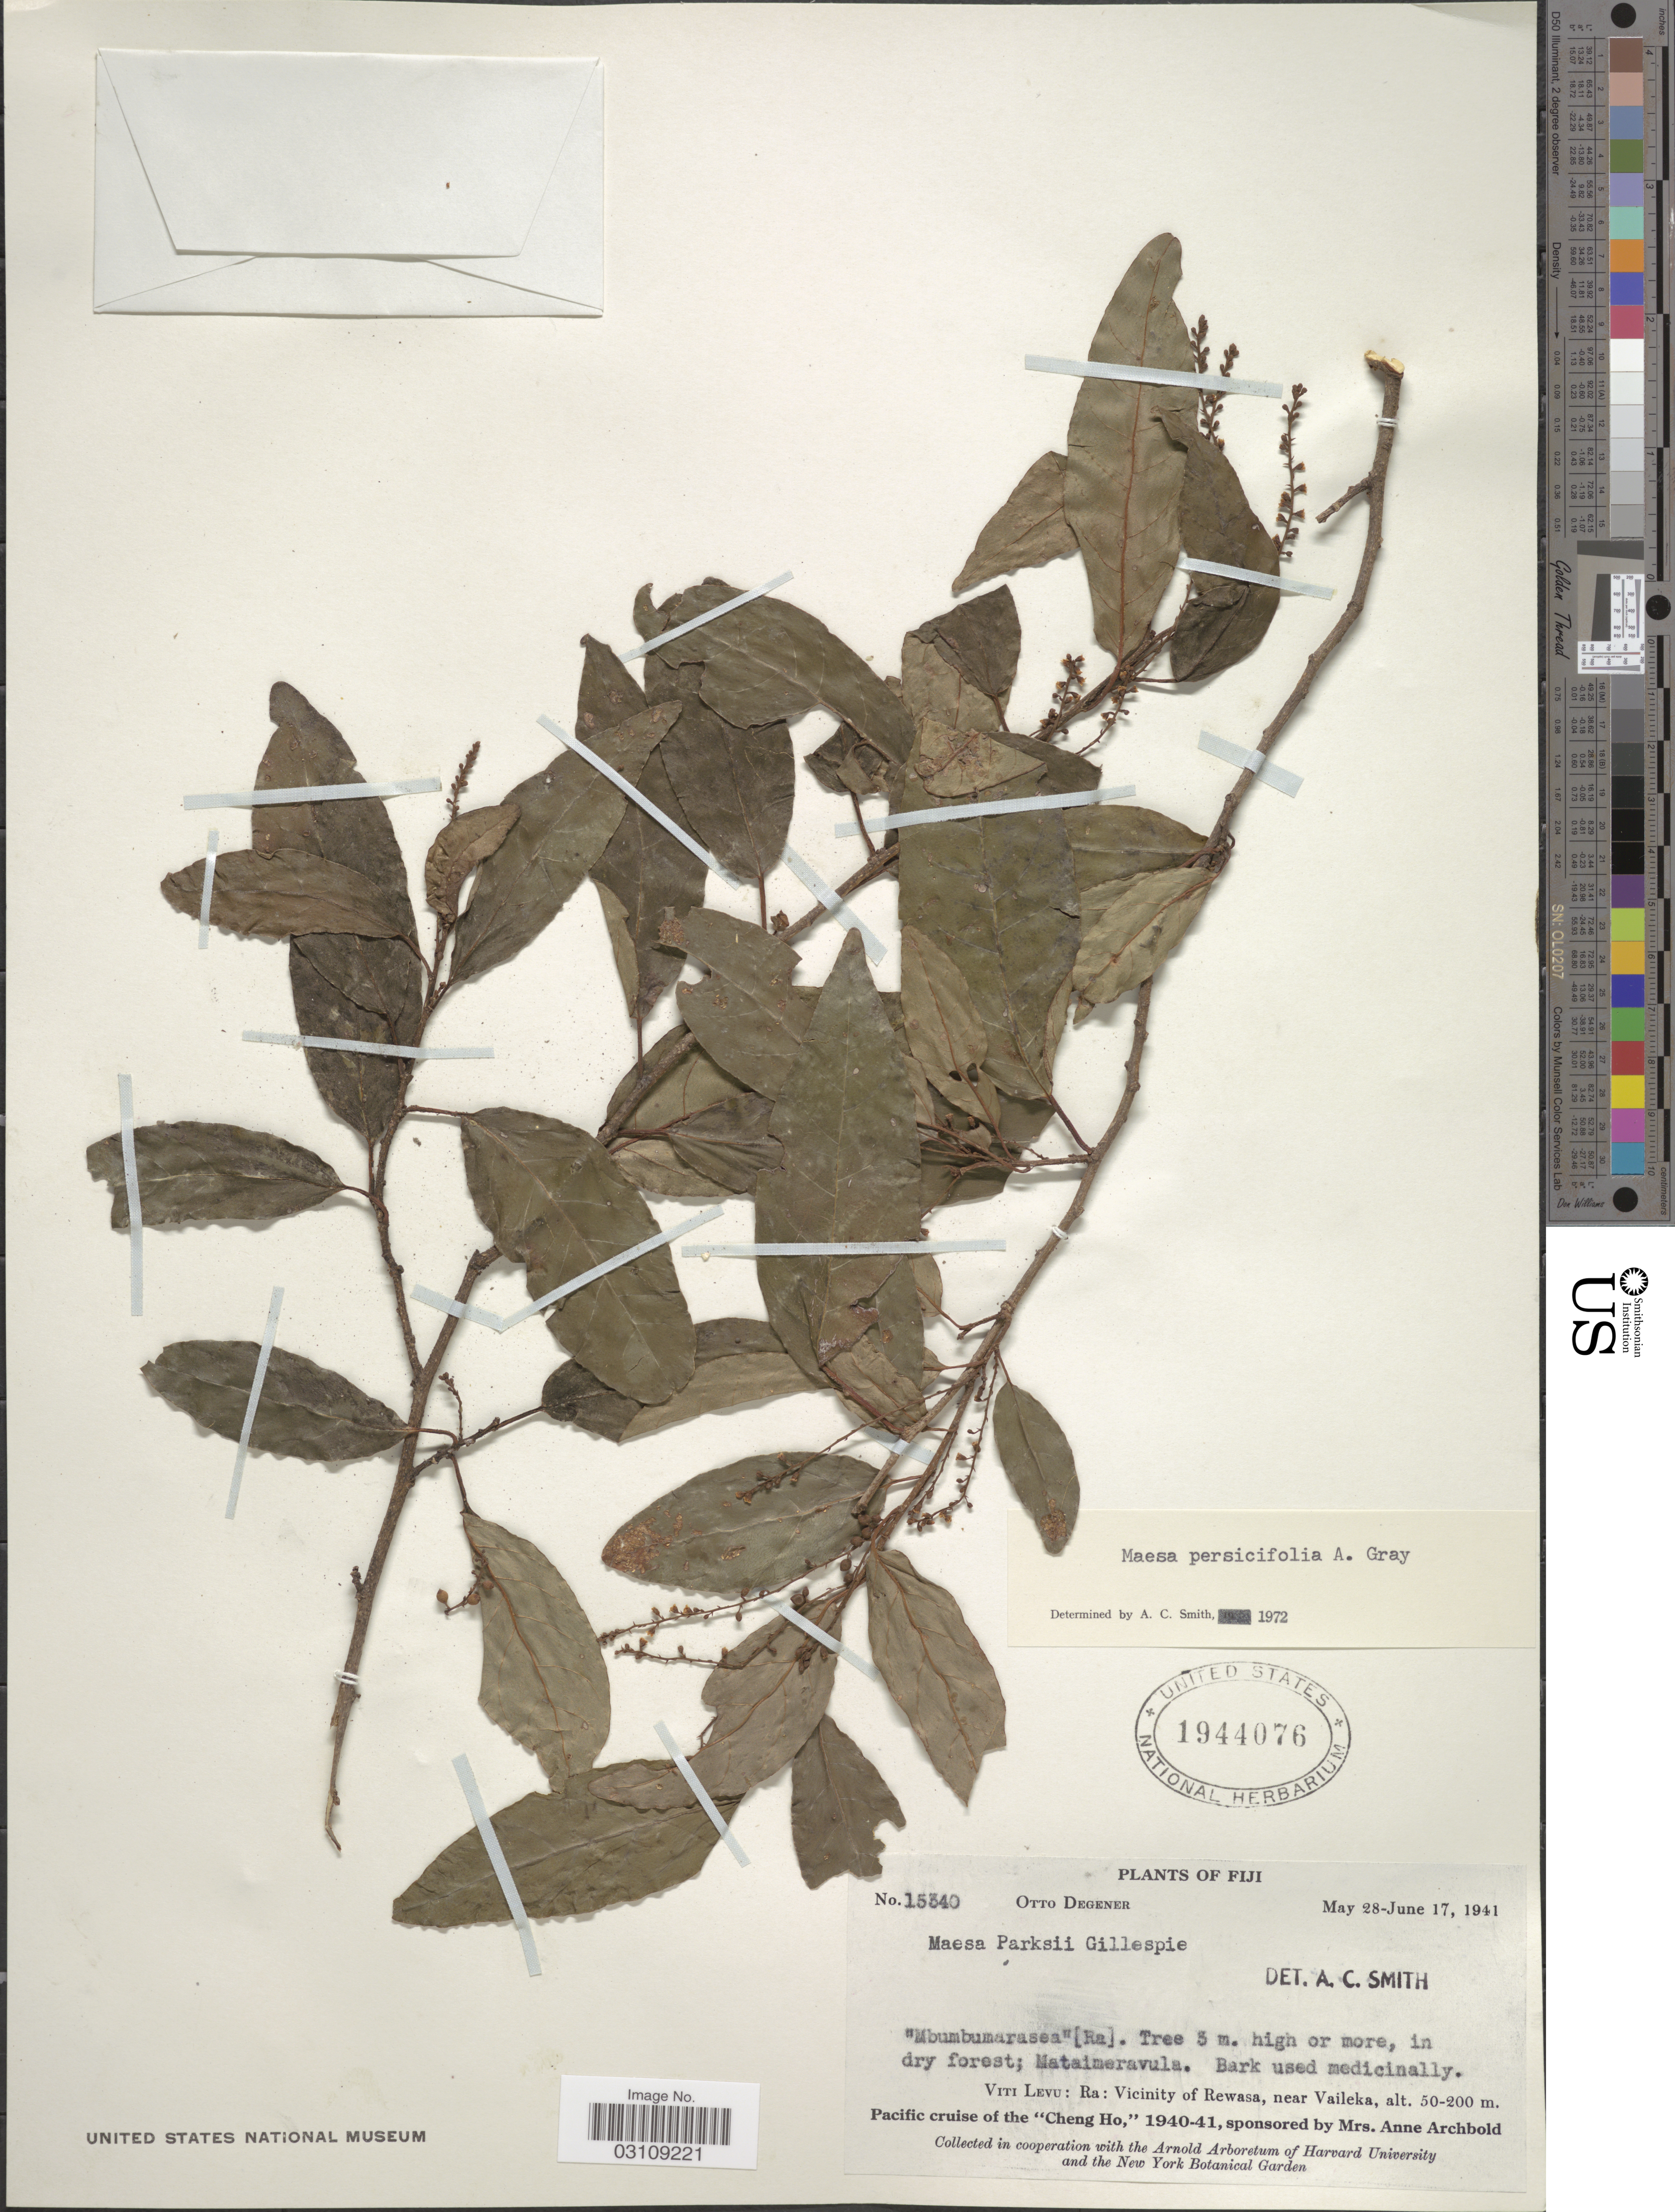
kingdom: Plantae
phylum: Tracheophyta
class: Magnoliopsida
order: Ericales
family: Primulaceae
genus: Maesa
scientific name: Maesa persicaefolia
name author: A. Gray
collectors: O. Degener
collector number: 15340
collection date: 1941-05-28/1941-06-17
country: Fiji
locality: Viti Levu: Ra: Vicinity of Rewasa, near Vaileka.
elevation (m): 50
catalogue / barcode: US 1944076